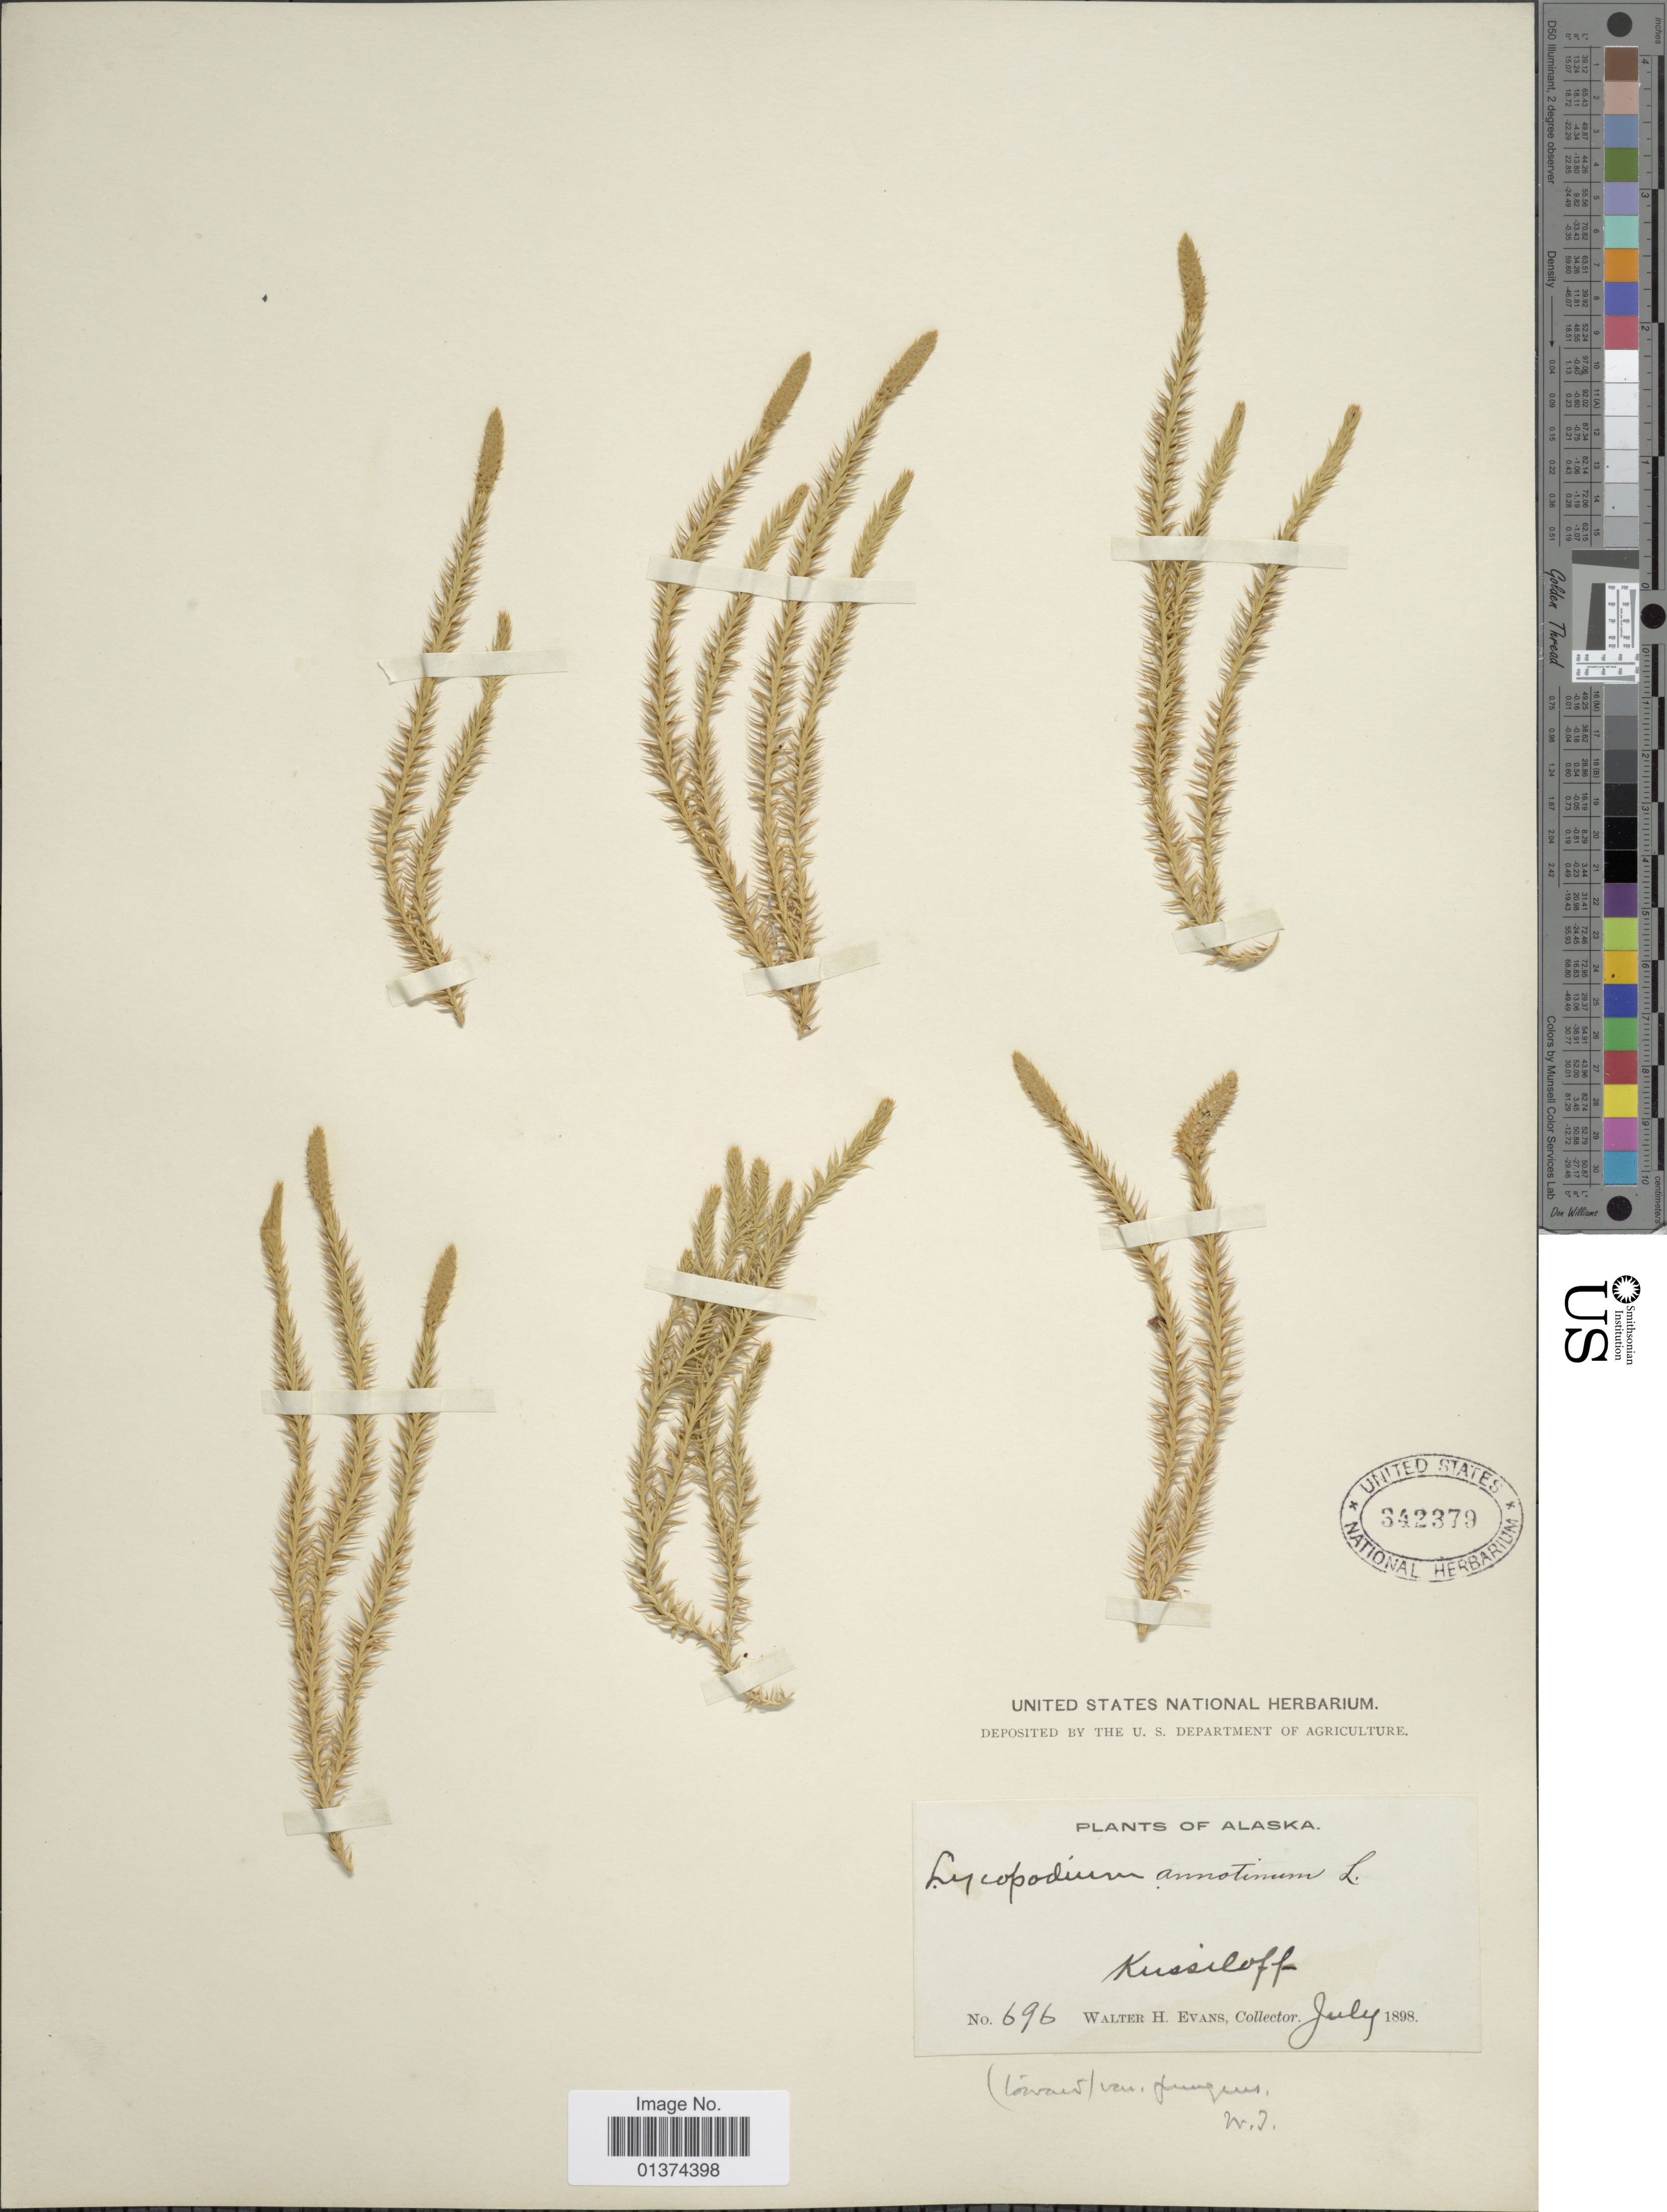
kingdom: Plantae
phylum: Tracheophyta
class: Lycopodiopsida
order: Lycopodiales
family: Lycopodiaceae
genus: Spinulum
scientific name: Spinulum annotinum subsp. annotinum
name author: (L.) A. Haines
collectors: W. H. Evans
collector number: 696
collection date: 1898-07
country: United States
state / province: Alaska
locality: Kussiloff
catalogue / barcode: US 342379